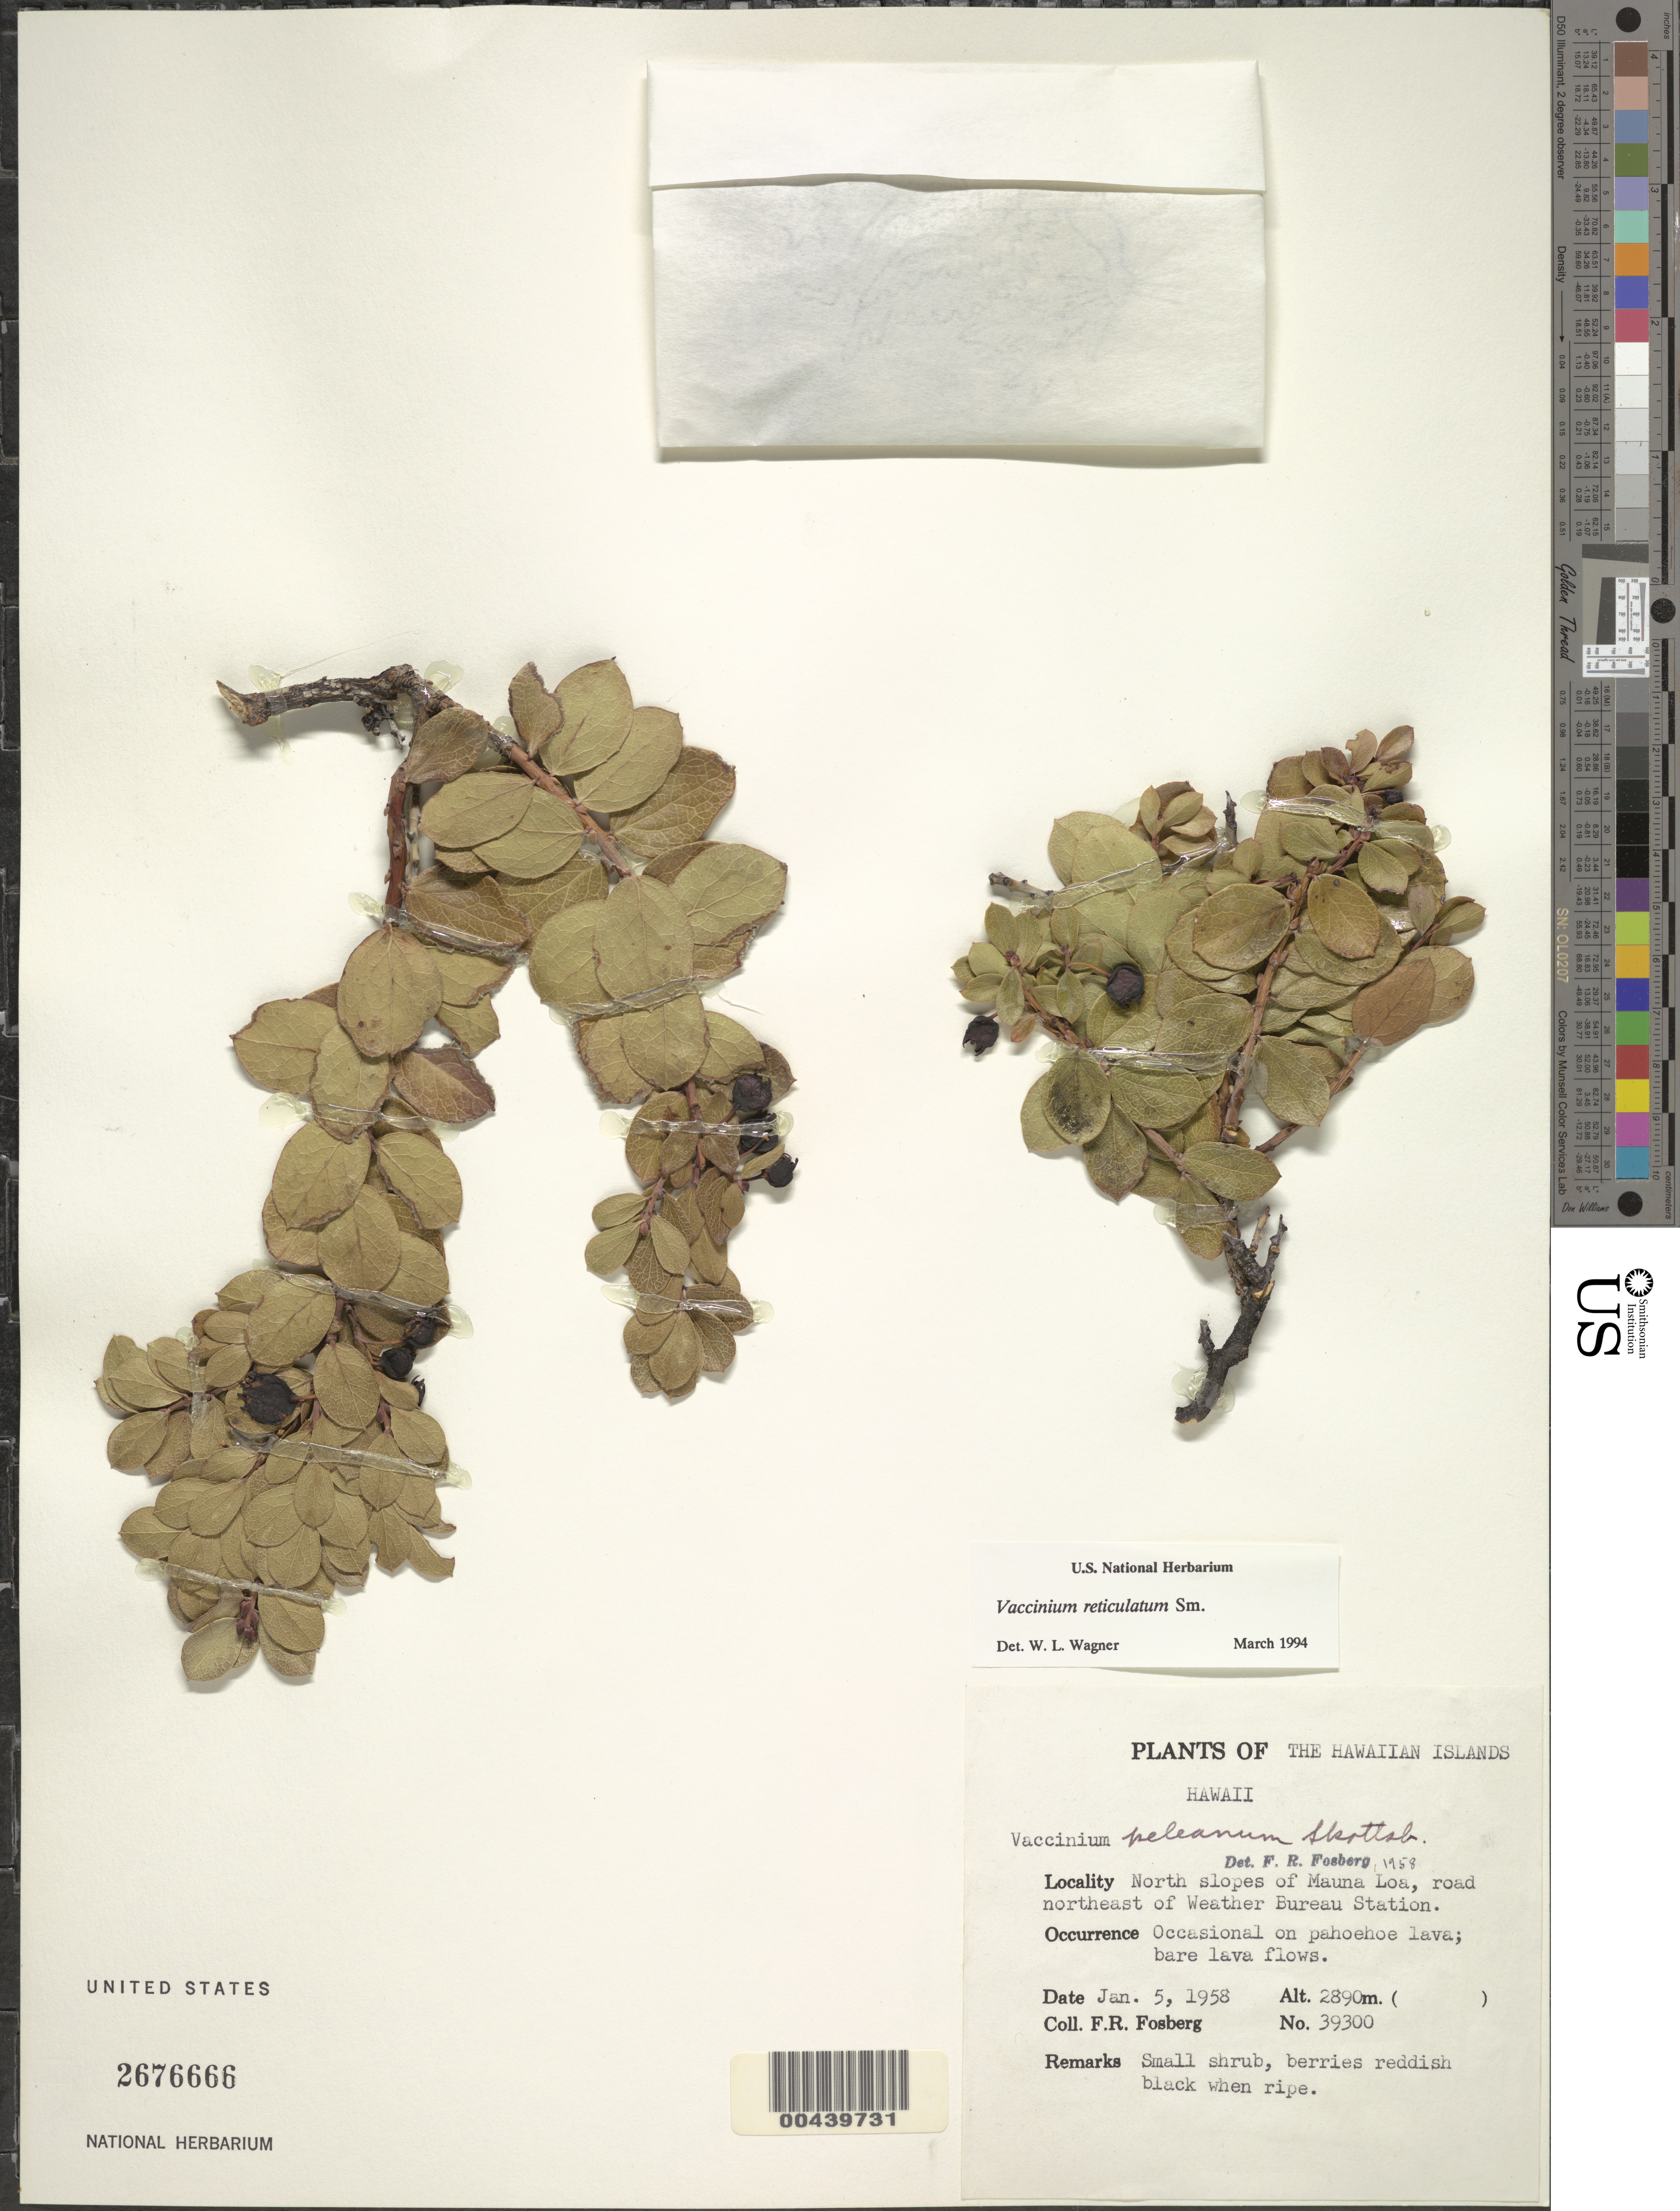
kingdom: Plantae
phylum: Tracheophyta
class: Magnoliopsida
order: Ericales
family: Ericaceae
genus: Vaccinium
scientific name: Vaccinium reticulatum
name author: Sm.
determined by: Wagner, W. L., (BOT), Smithsonian Institution - National Museum of Natural History (UNITED STATES)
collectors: F. R. Fosberg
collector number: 39300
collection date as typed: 5 Jan 1958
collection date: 1958-01-05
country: United States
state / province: Hawaii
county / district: Hawaii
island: Hawaii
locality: N slopes of Mauna Loa, road NE of Weather Bureau Station.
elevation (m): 2890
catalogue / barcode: US 2676666